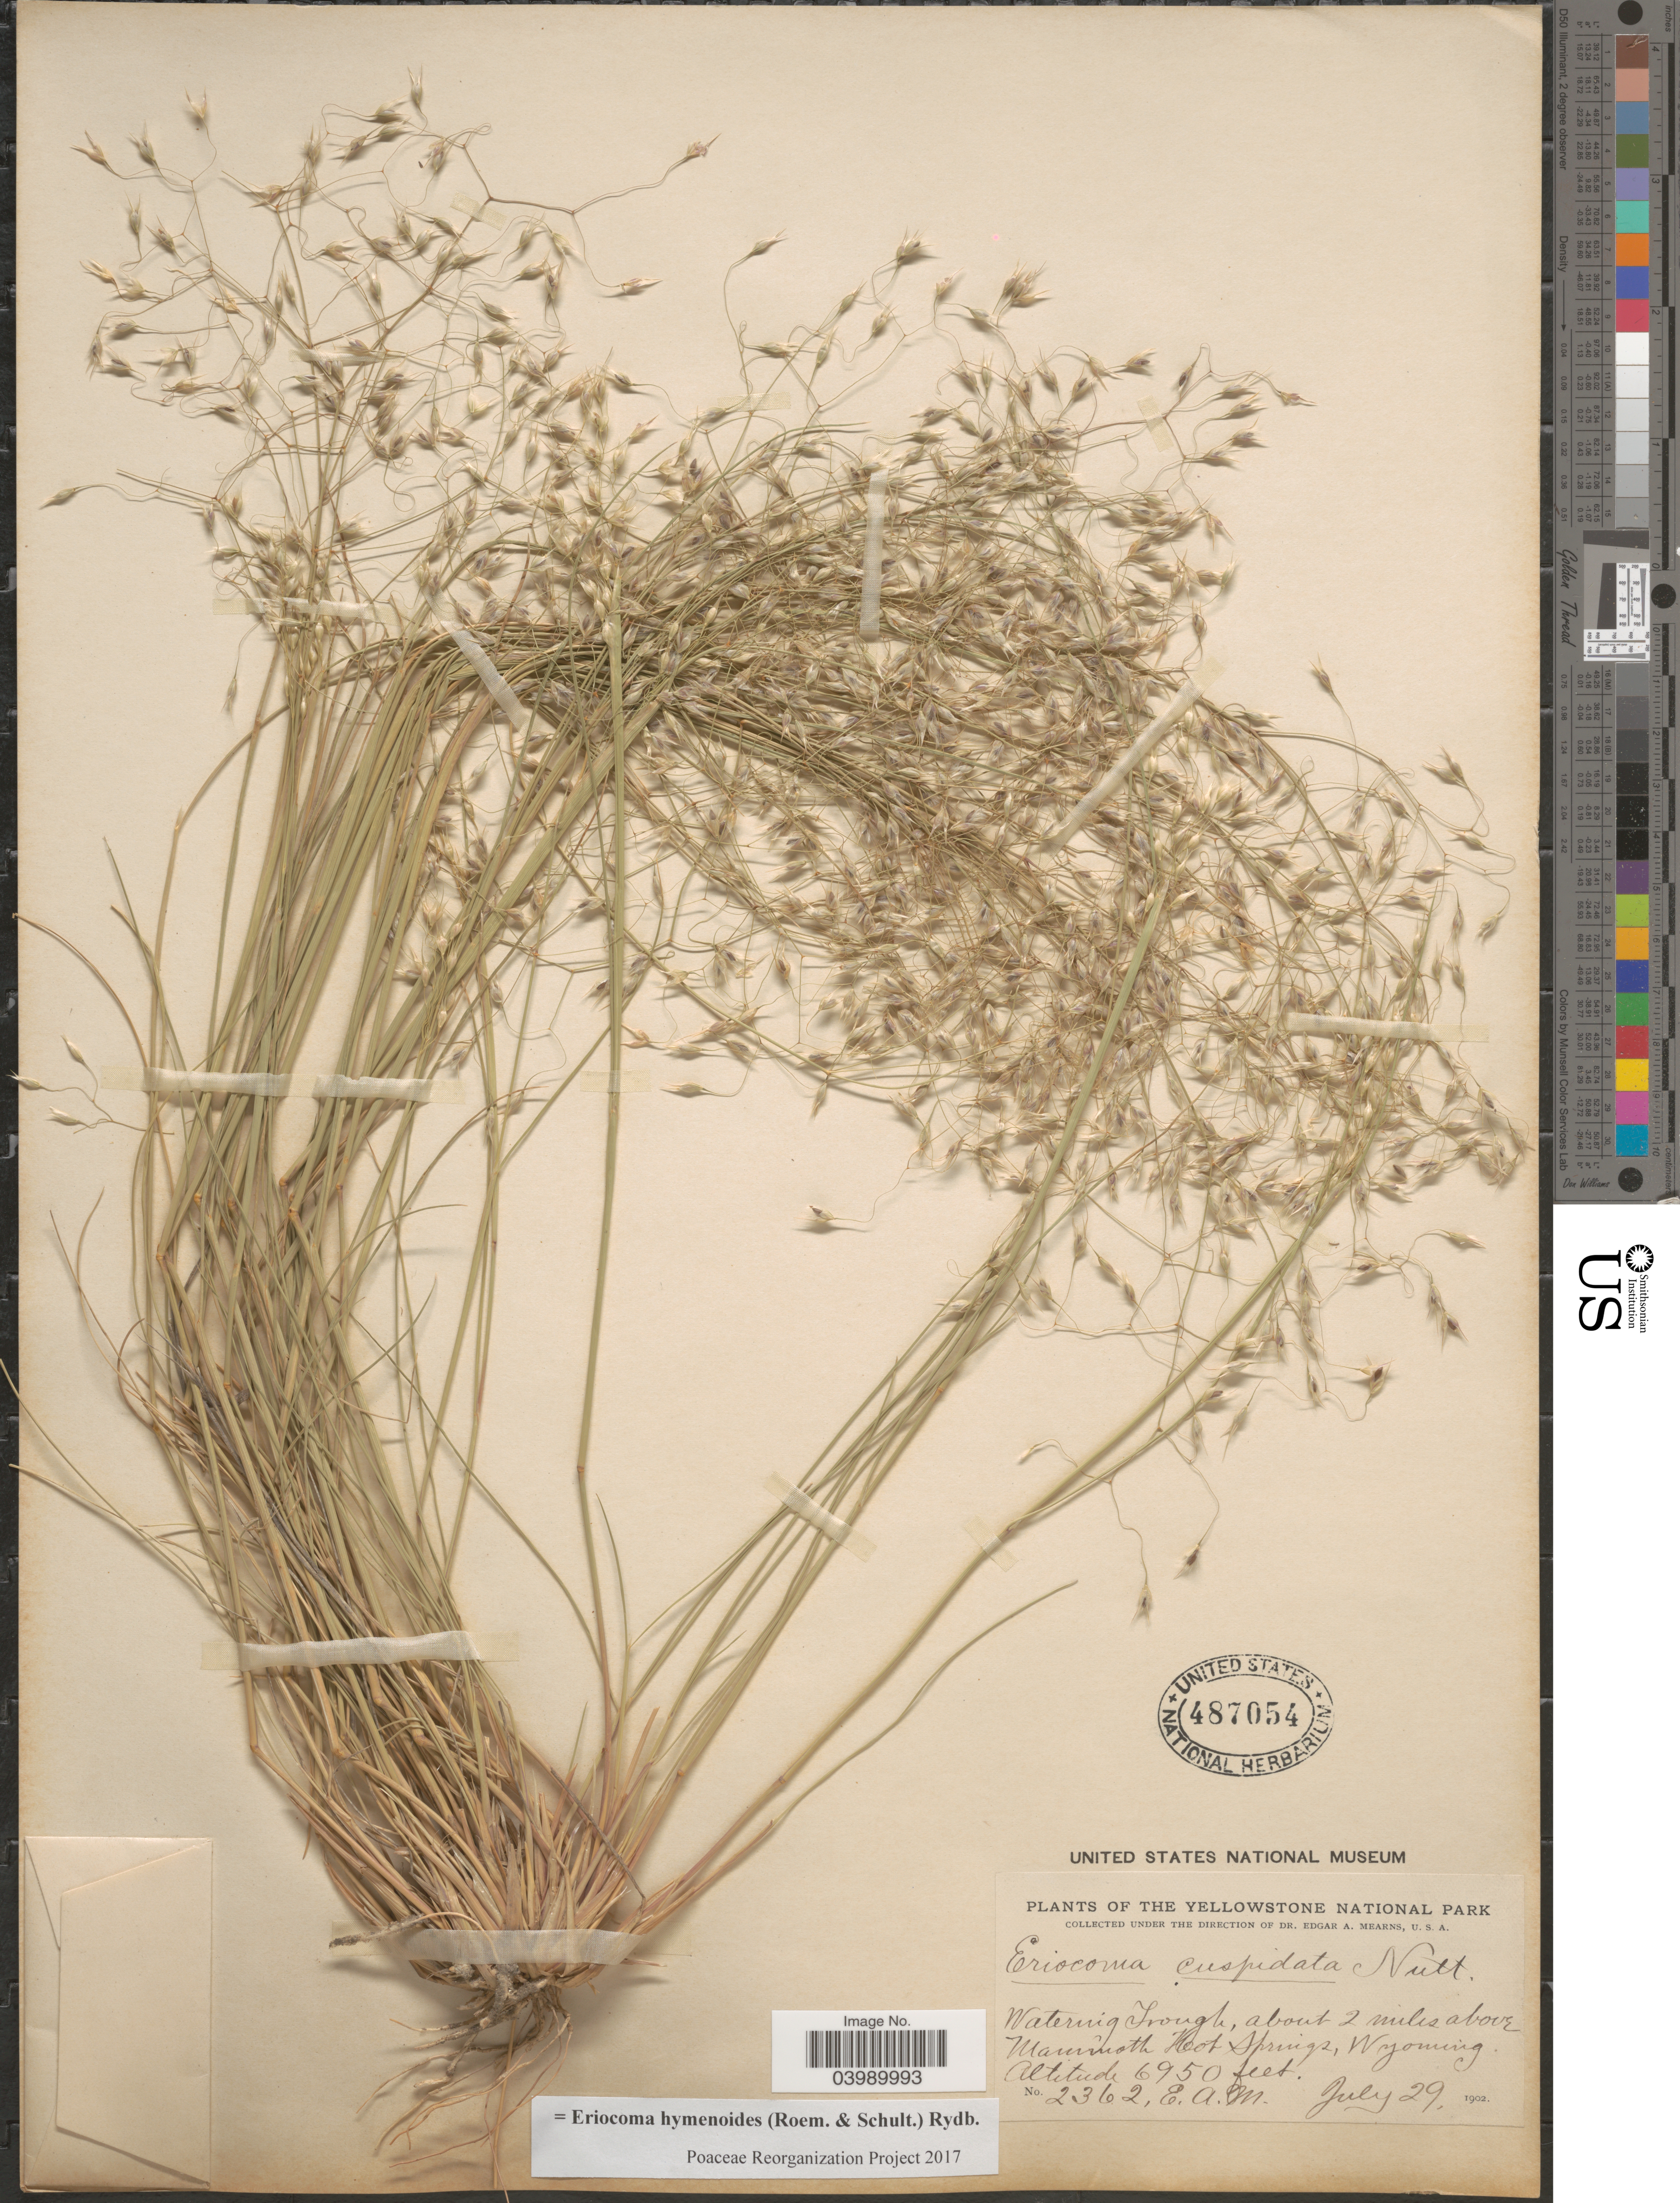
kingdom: Plantae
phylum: Tracheophyta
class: Liliopsida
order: Poales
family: Poaceae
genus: Eriocoma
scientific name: Eriocoma hymenoides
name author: (Roem. & Schult.) Rydb.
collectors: E. A. Mearns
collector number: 2362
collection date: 1902-07-29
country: United States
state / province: Wyoming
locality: The Yellowstone National Park. Watering Trough, about 2 miles above Mammoth Hot Springs.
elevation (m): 2118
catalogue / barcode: US 487054